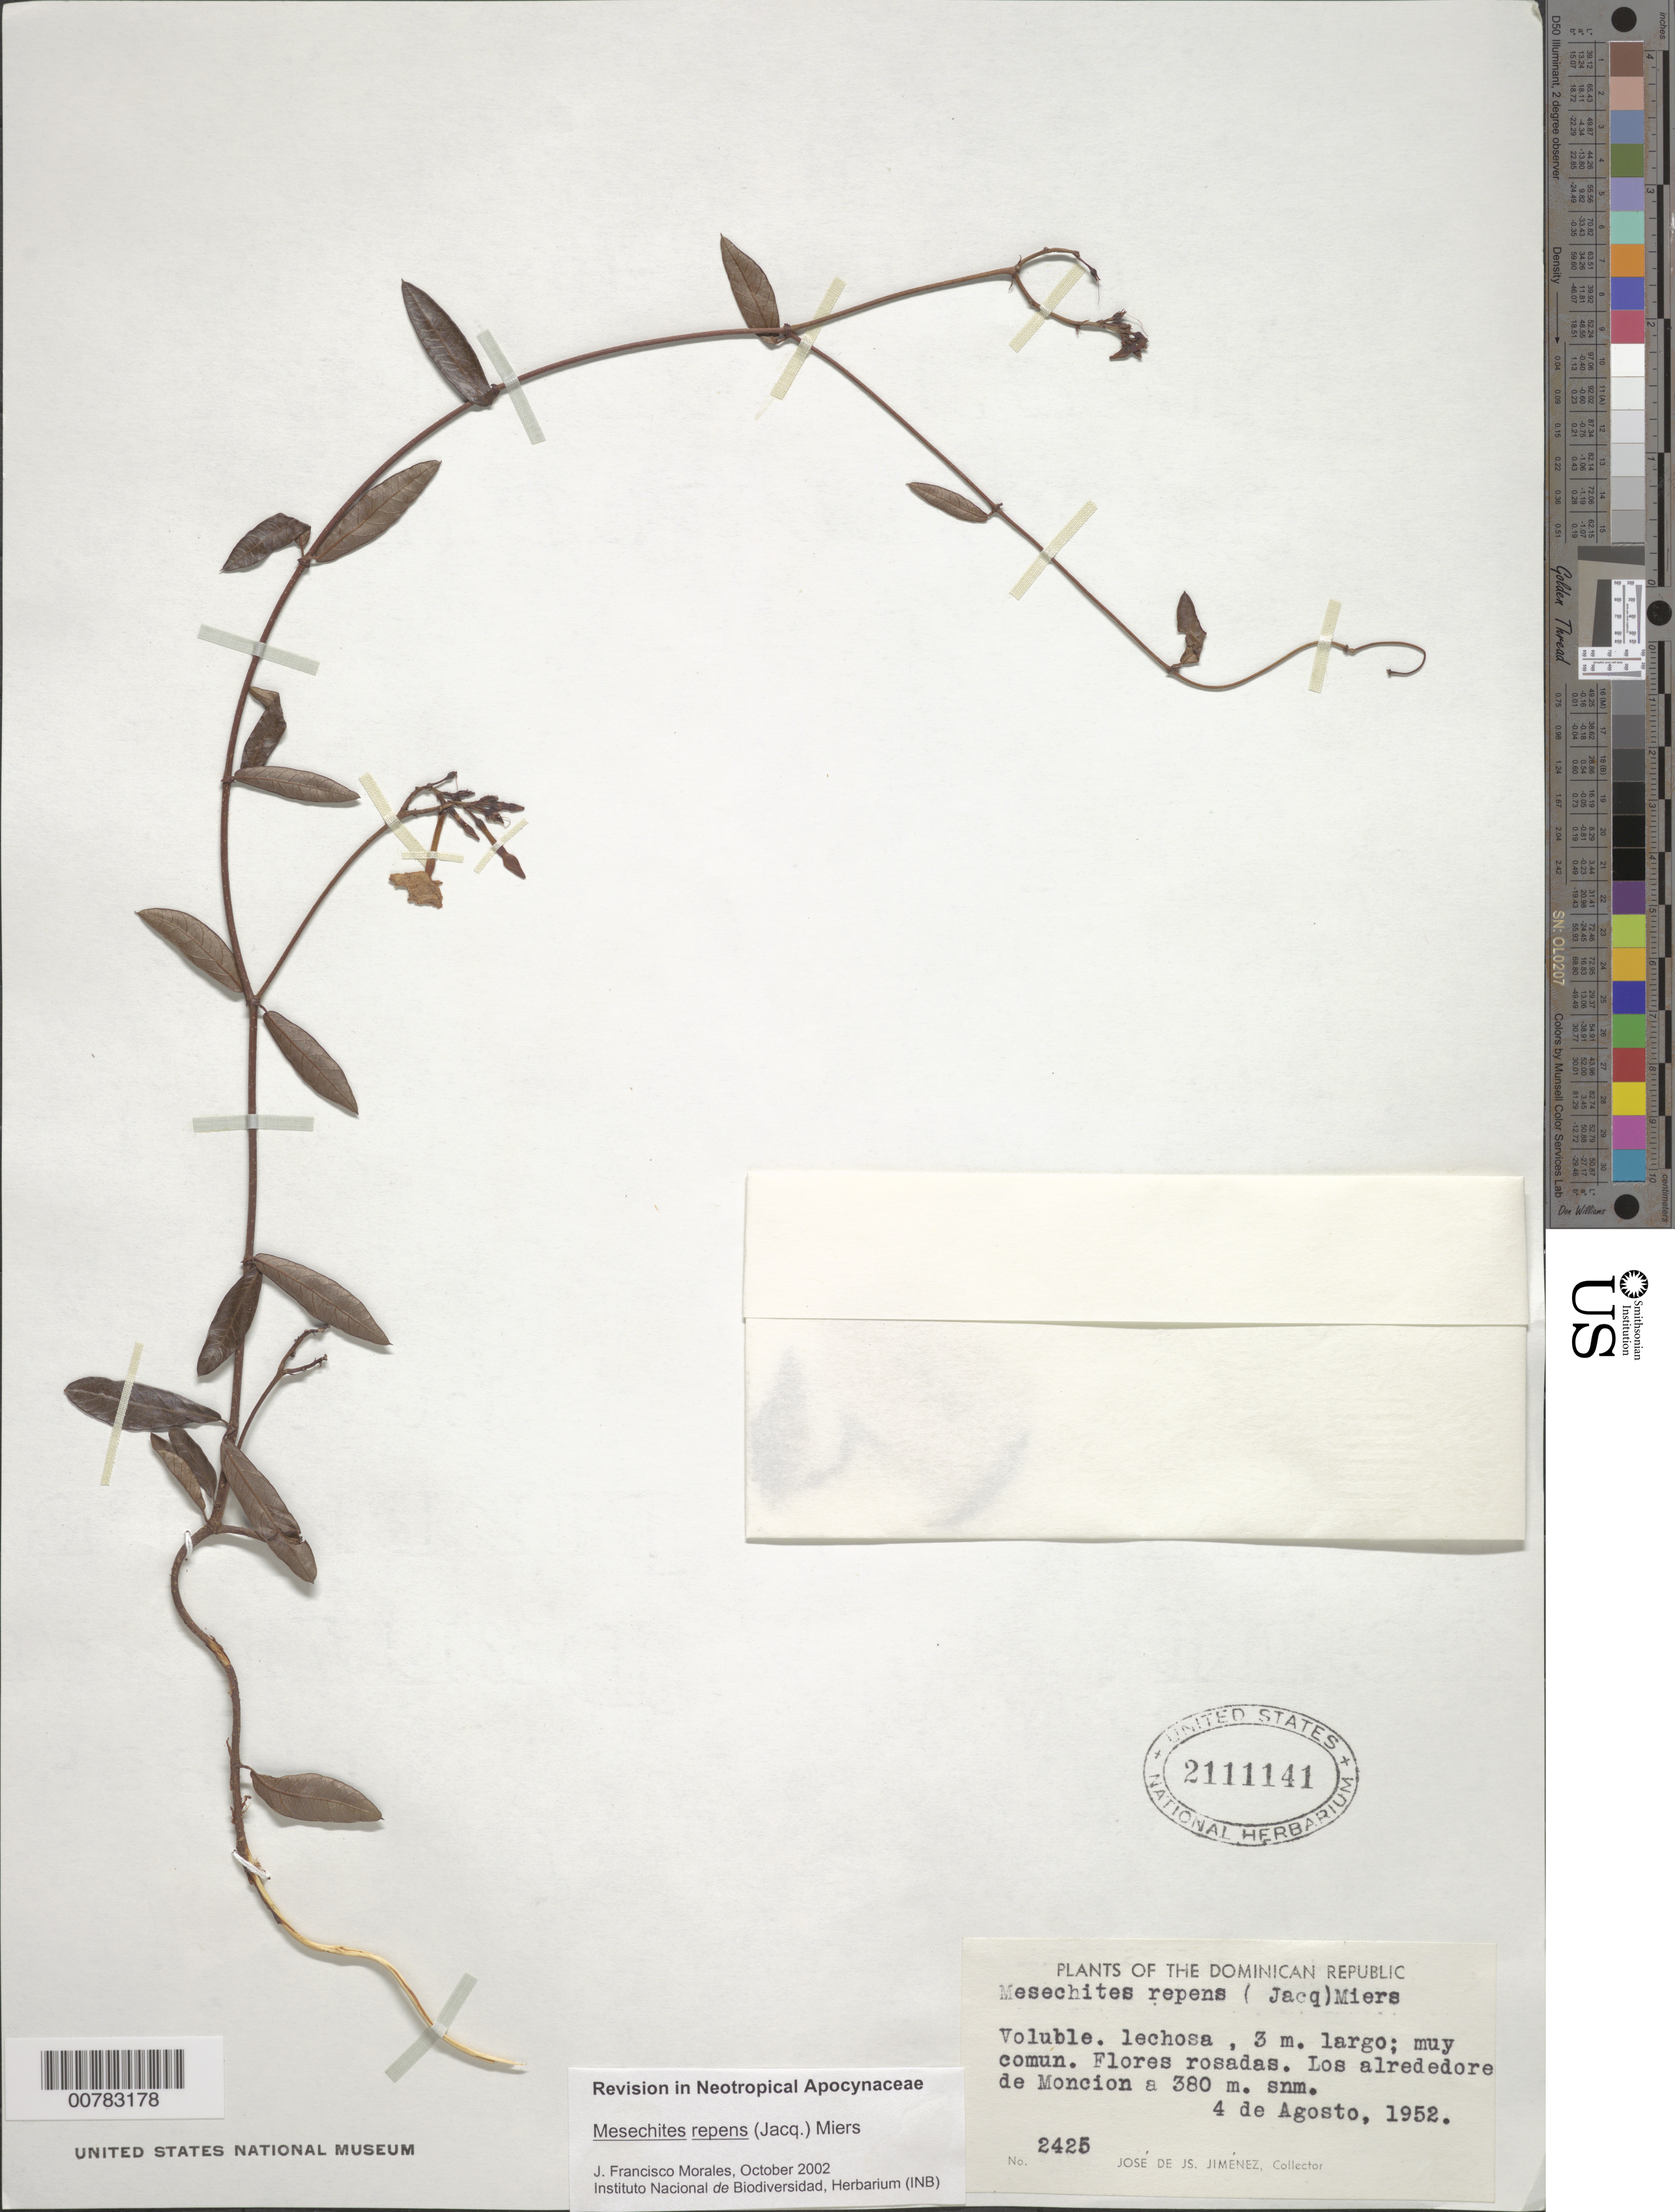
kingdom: Plantae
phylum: Tracheophyta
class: Magnoliopsida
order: Gentianales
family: Apocynaceae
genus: Mesechites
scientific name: Mesechites repens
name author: (Jacq.) Miers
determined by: Morales, J. F.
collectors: J. J. Jiménez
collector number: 2425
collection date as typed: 04 Aug 1952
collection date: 1952-08-04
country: Dominican Republic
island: Hispaniola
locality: Monción surroundings.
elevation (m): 380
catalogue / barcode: US 2111141